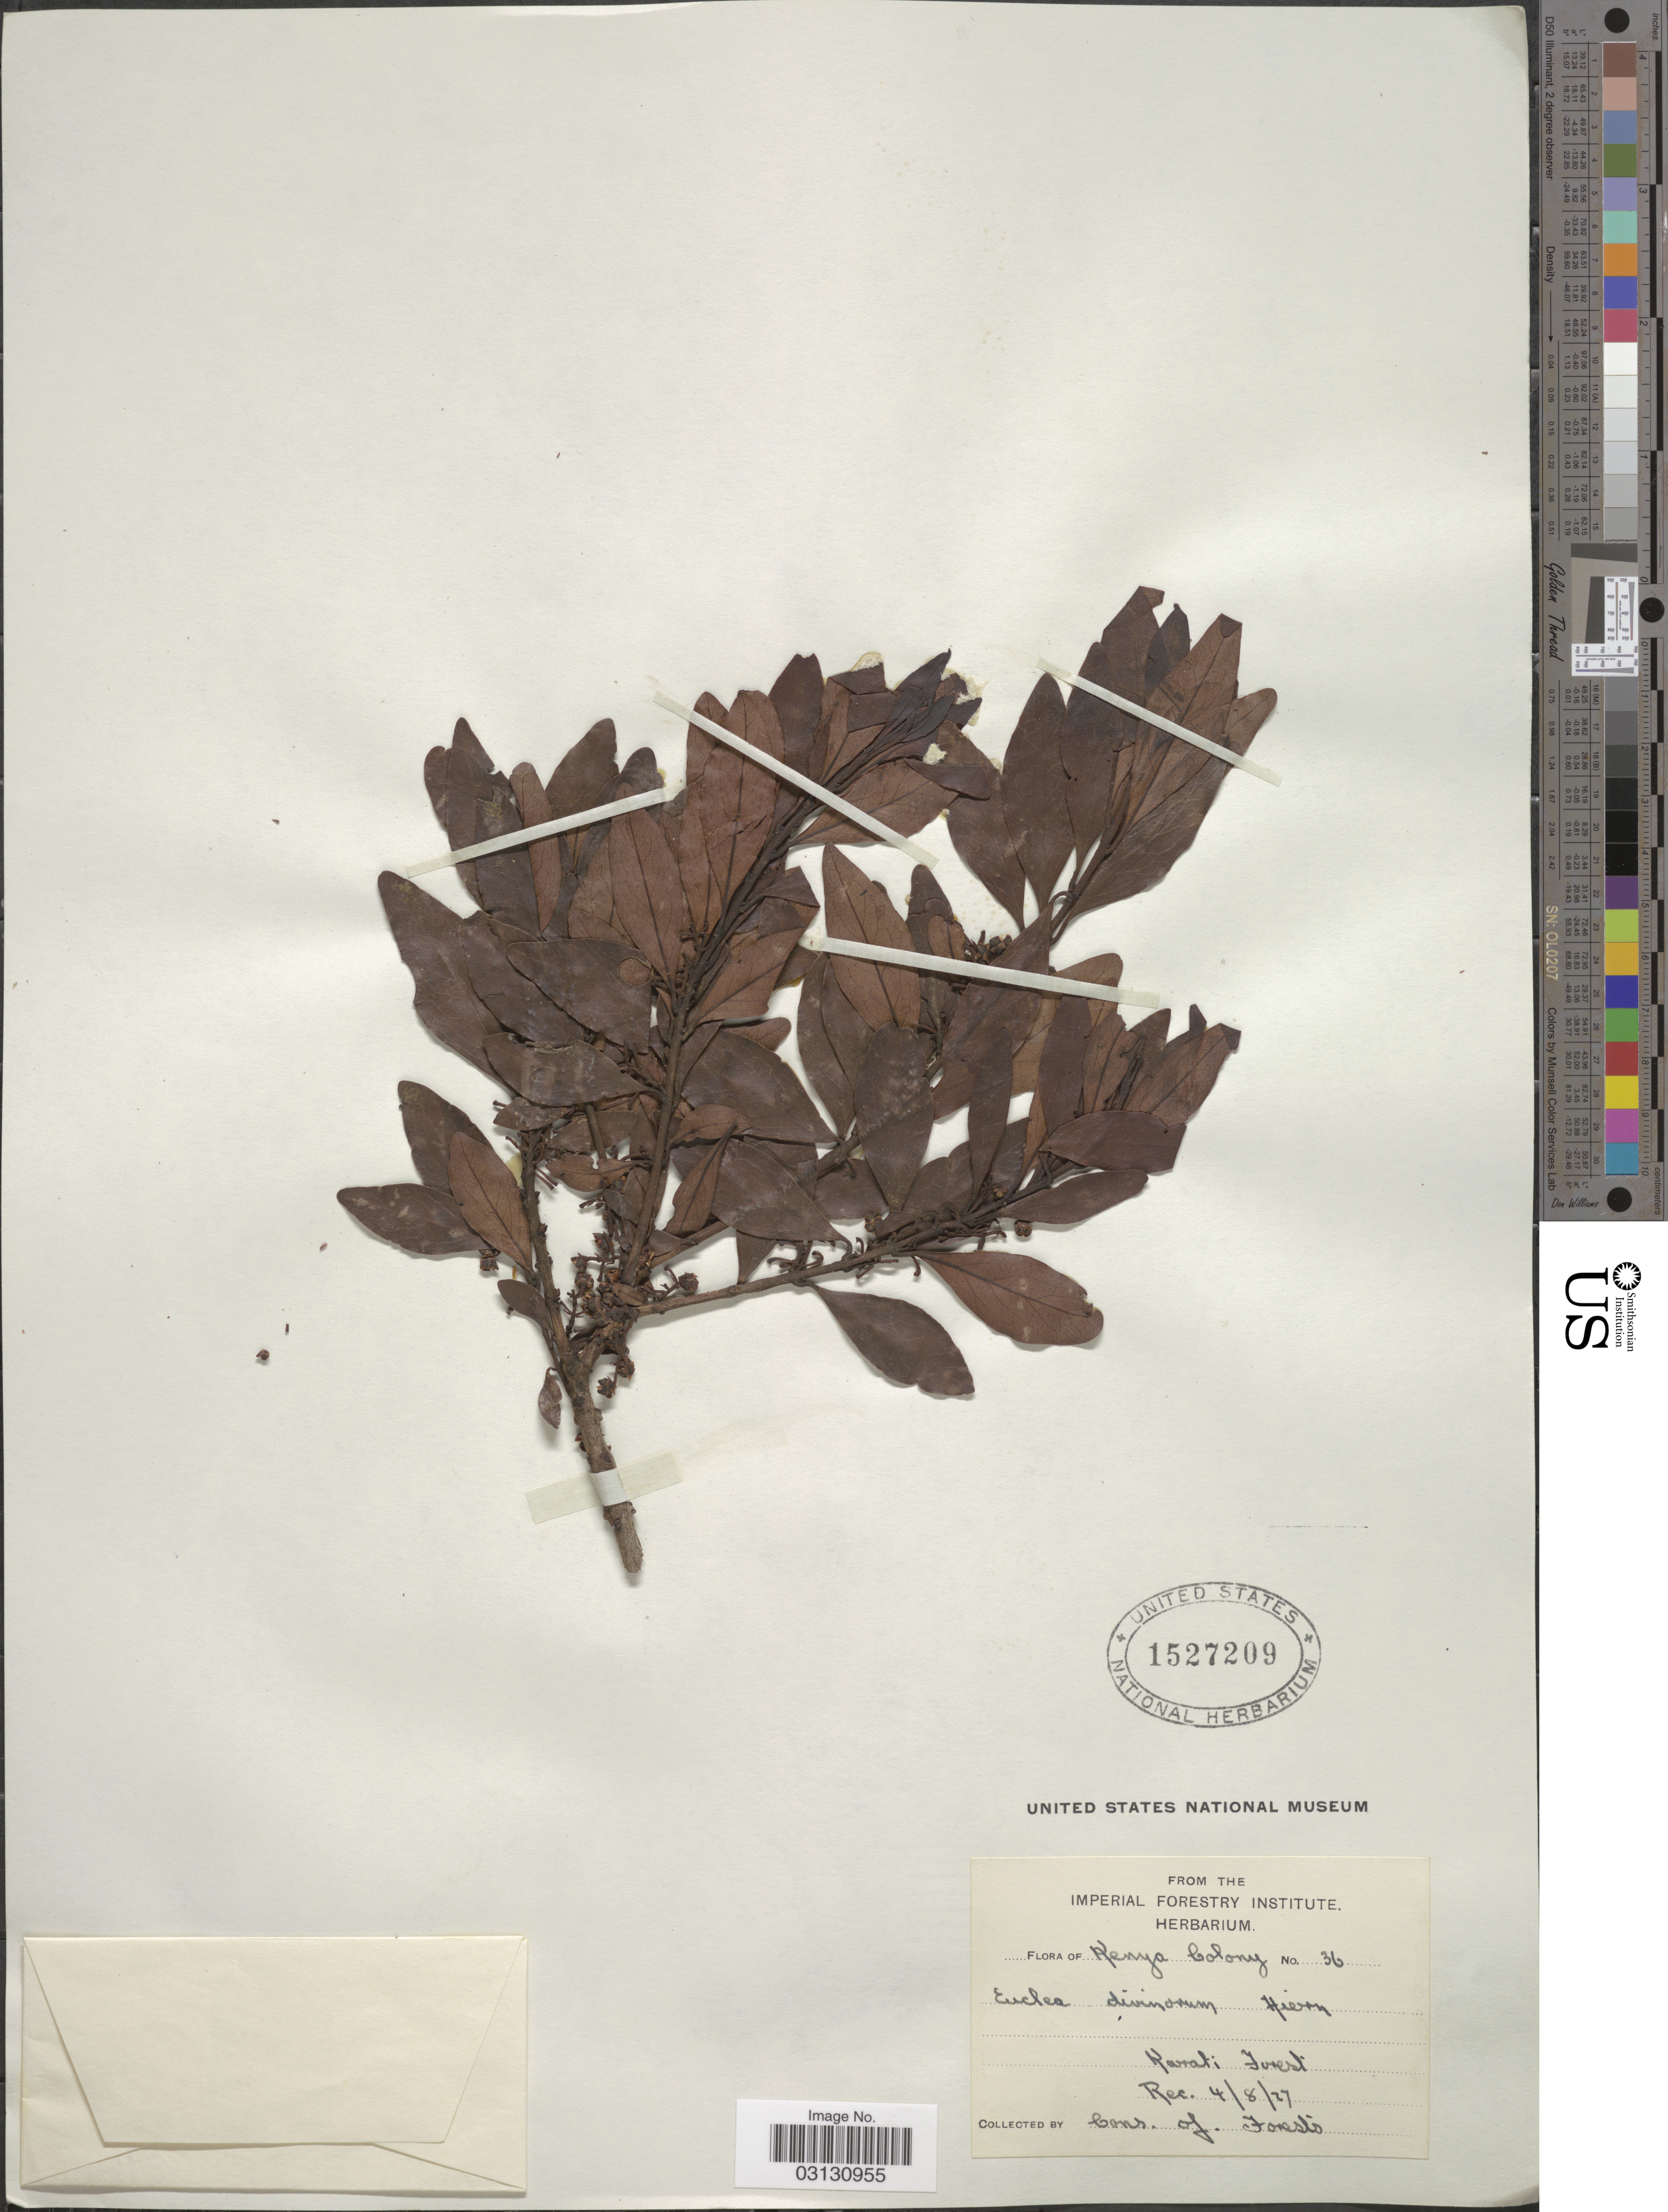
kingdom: Plantae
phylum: Tracheophyta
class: Magnoliopsida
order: Ericales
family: Ebenaceae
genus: Euclea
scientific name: Euclea divinorum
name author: Hiern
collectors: -. Cons. of Forests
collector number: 36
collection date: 1927-08-04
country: Kenya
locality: Kenya Colony, Karrati [interpreted] Forest.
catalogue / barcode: US 1527209